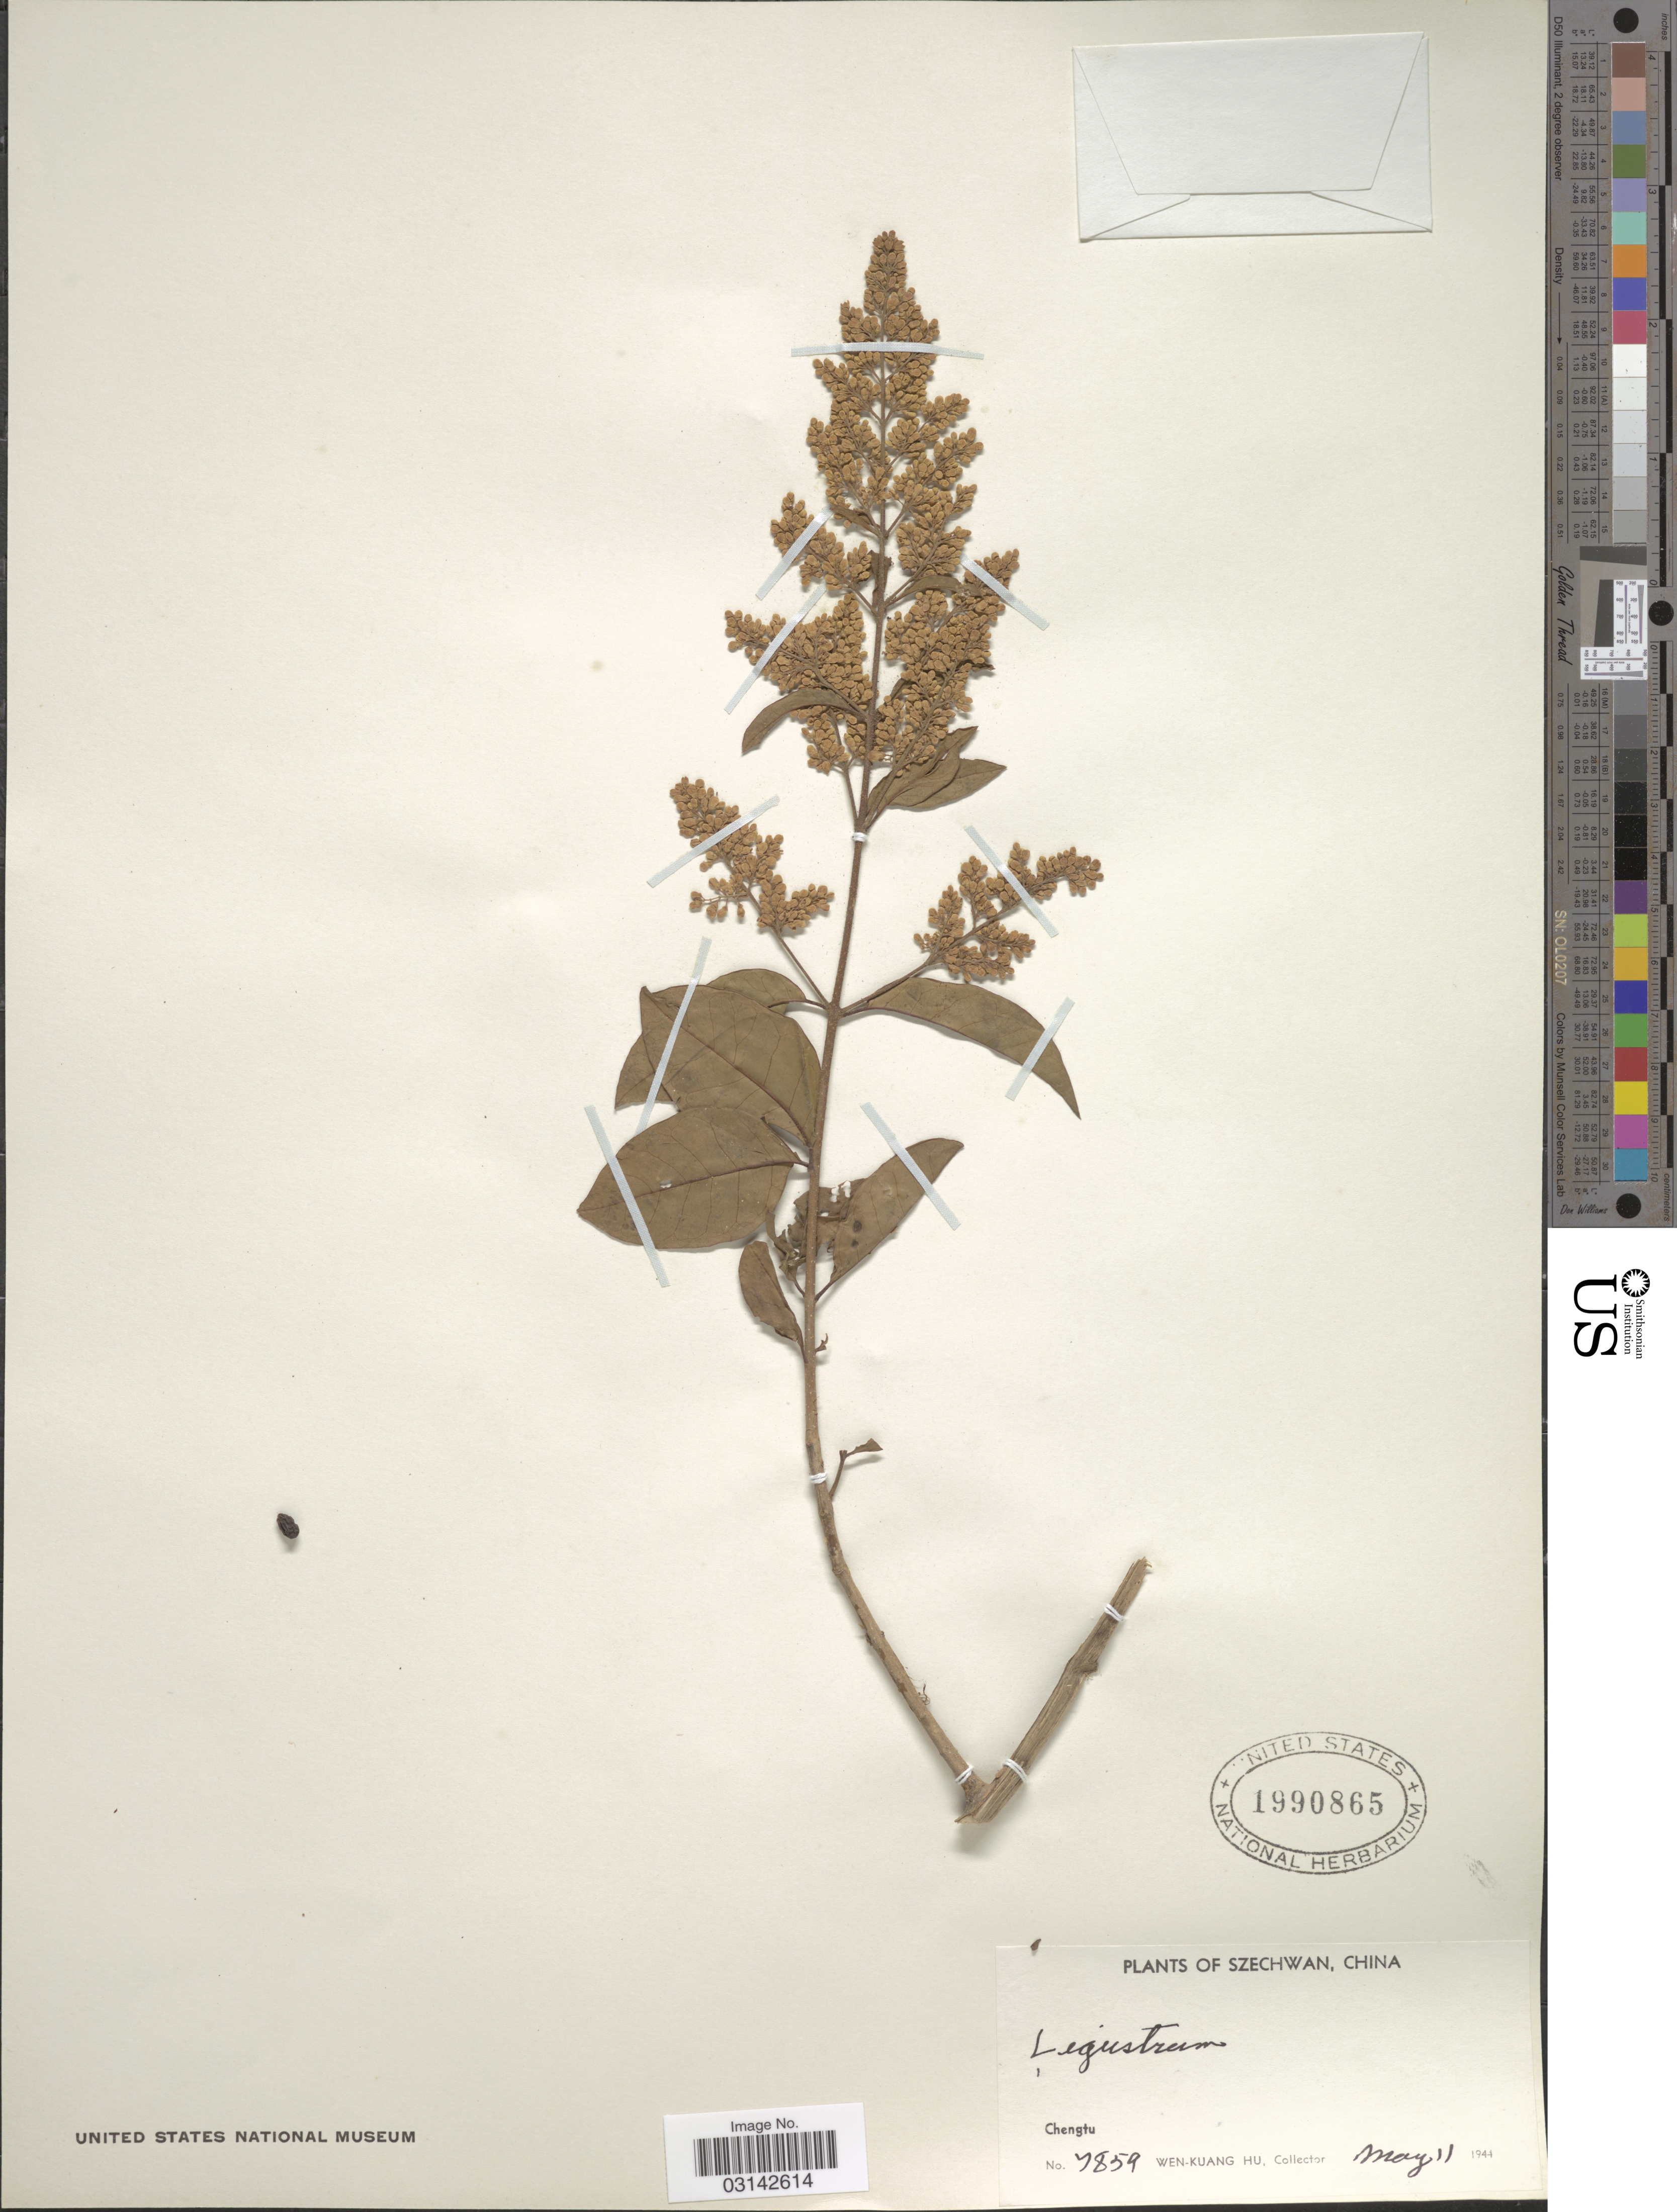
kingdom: Plantae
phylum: Tracheophyta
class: Magnoliopsida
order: Lamiales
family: Oleaceae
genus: Ligustrum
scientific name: Ligustrum sp.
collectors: W. K. Hu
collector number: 7859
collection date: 1944-05-11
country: China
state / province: Sichuan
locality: Szechwan, Chengtu.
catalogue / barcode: US 1990865